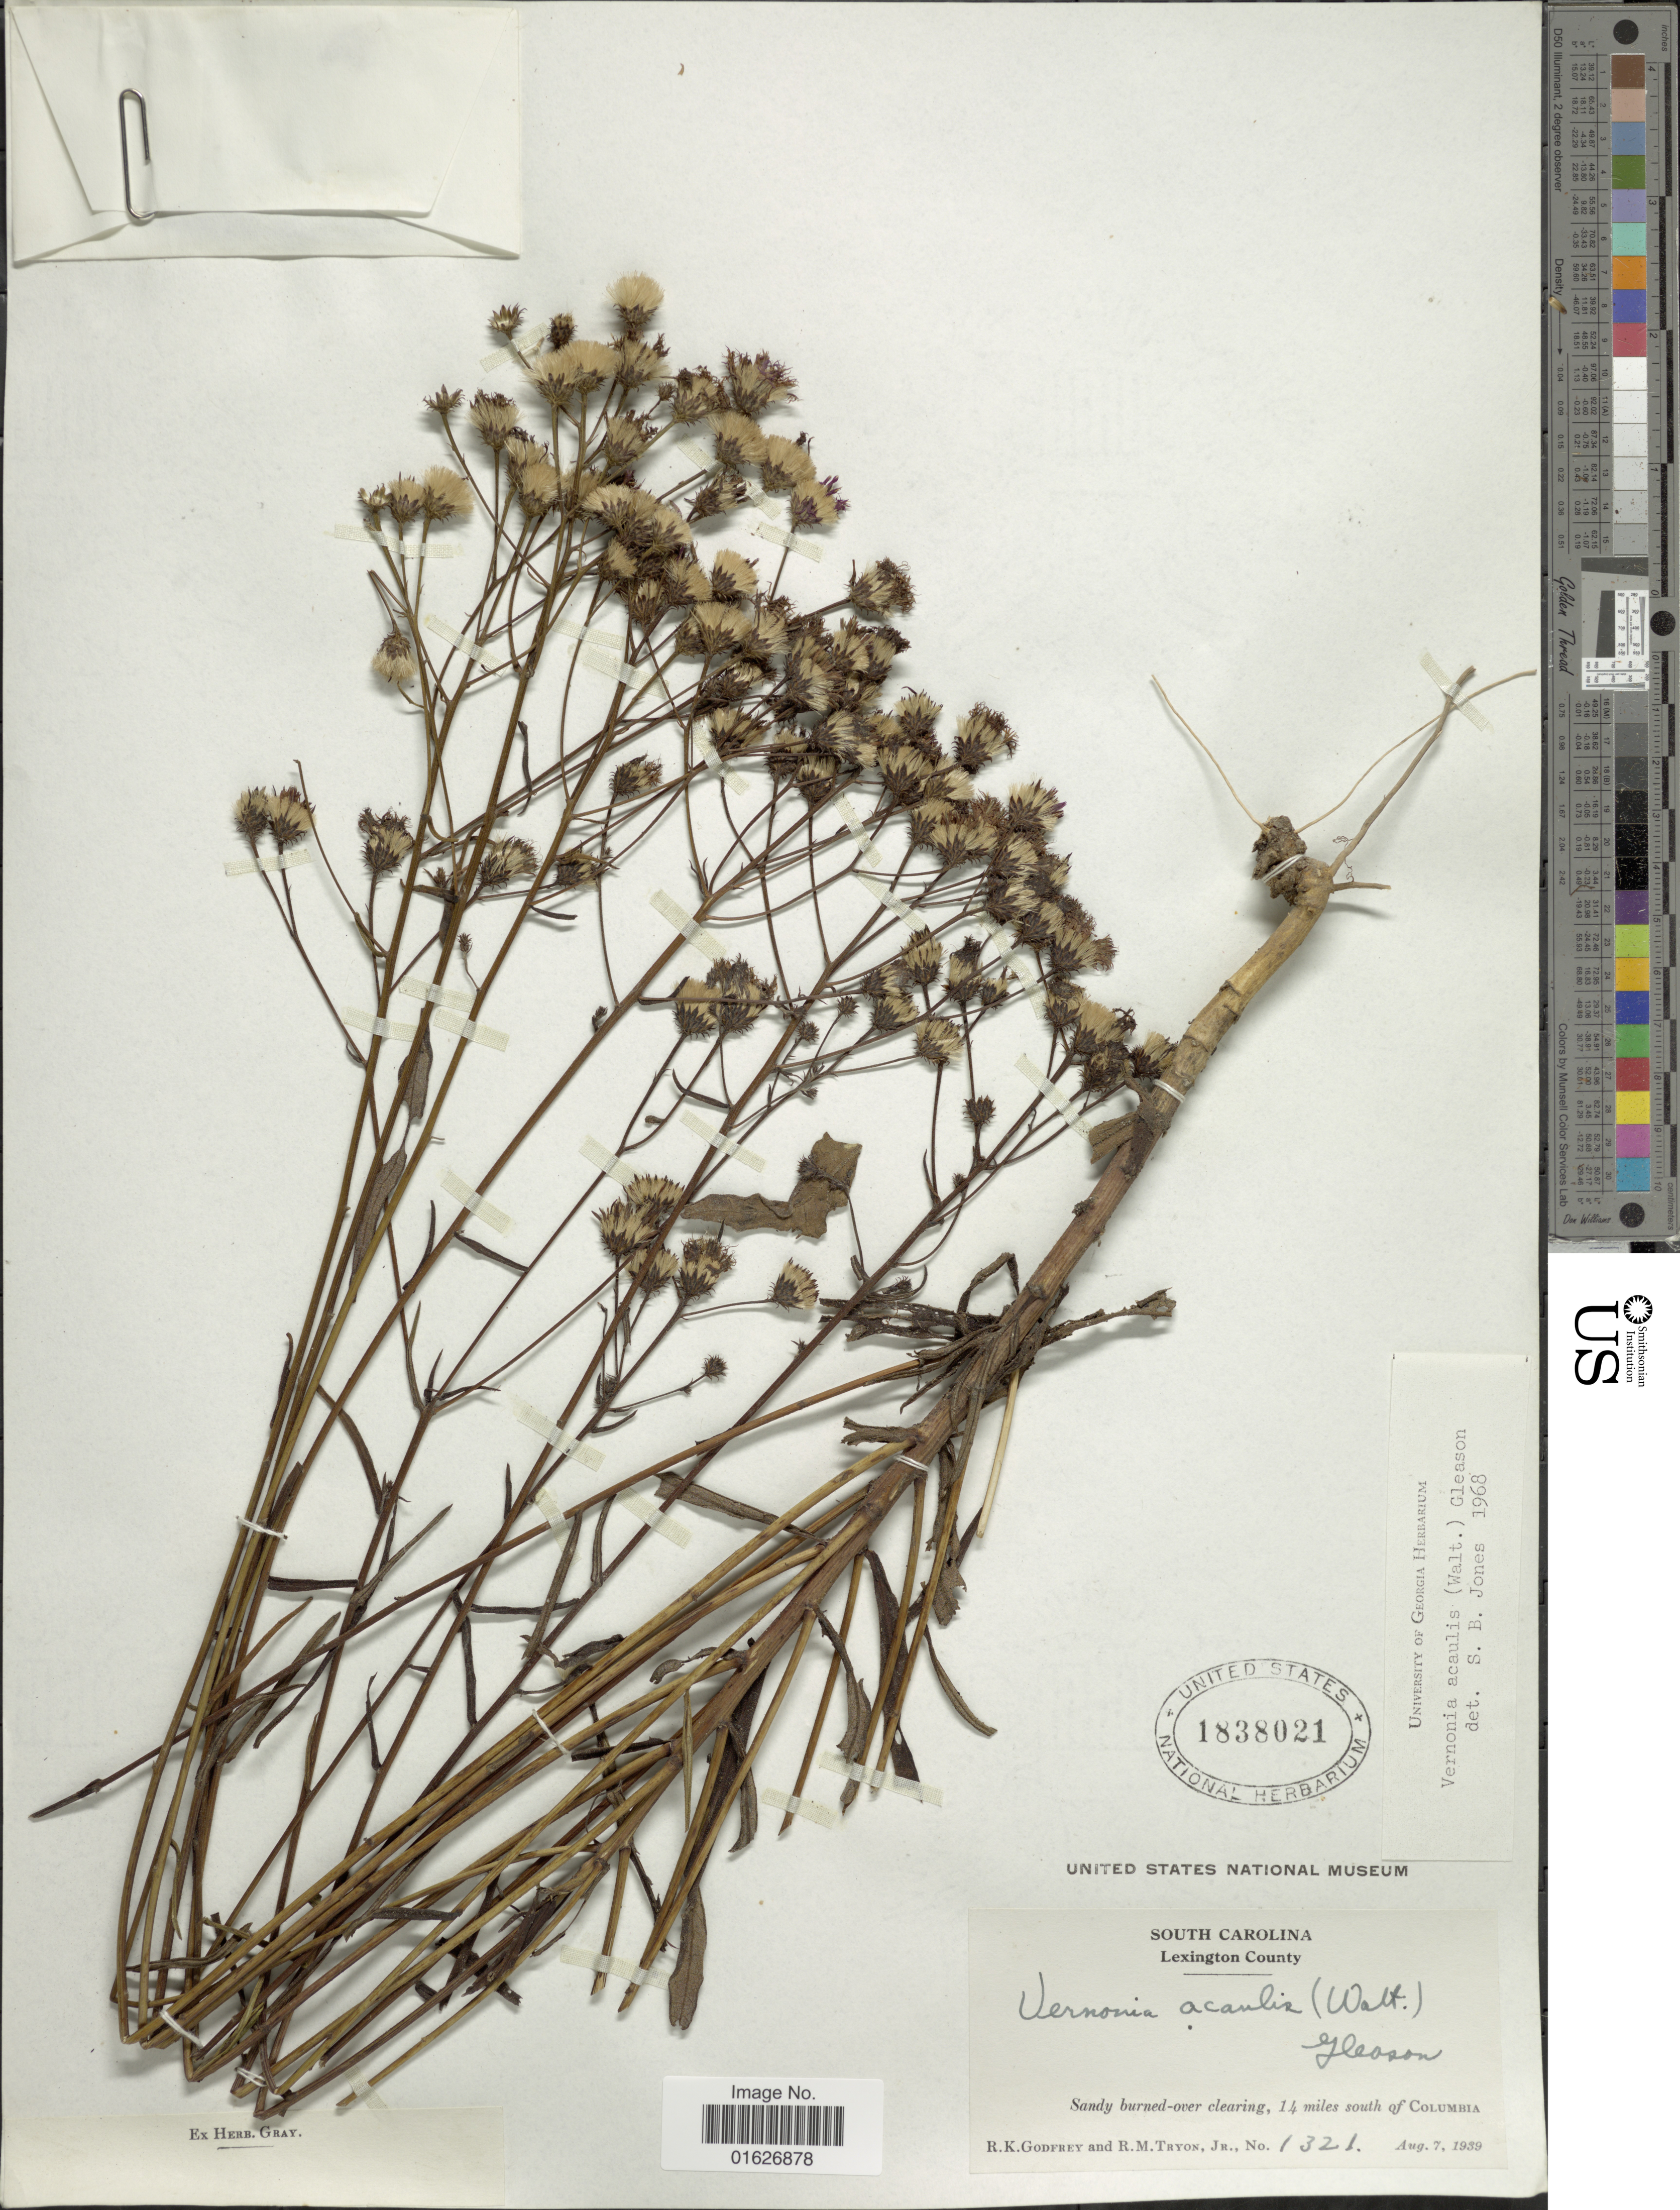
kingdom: Plantae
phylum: Tracheophyta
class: Magnoliopsida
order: Asterales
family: Asteraceae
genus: Vernonia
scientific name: Vernonia acaulis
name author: (Walter) Gleason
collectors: R. K. Godfrey & R. M. Tryon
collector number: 1321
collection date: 1939-08-07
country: United States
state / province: South Carolina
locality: Lexington County, Sandy burned-over clearing, 14 miles south of Columbia.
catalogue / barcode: US 1838021